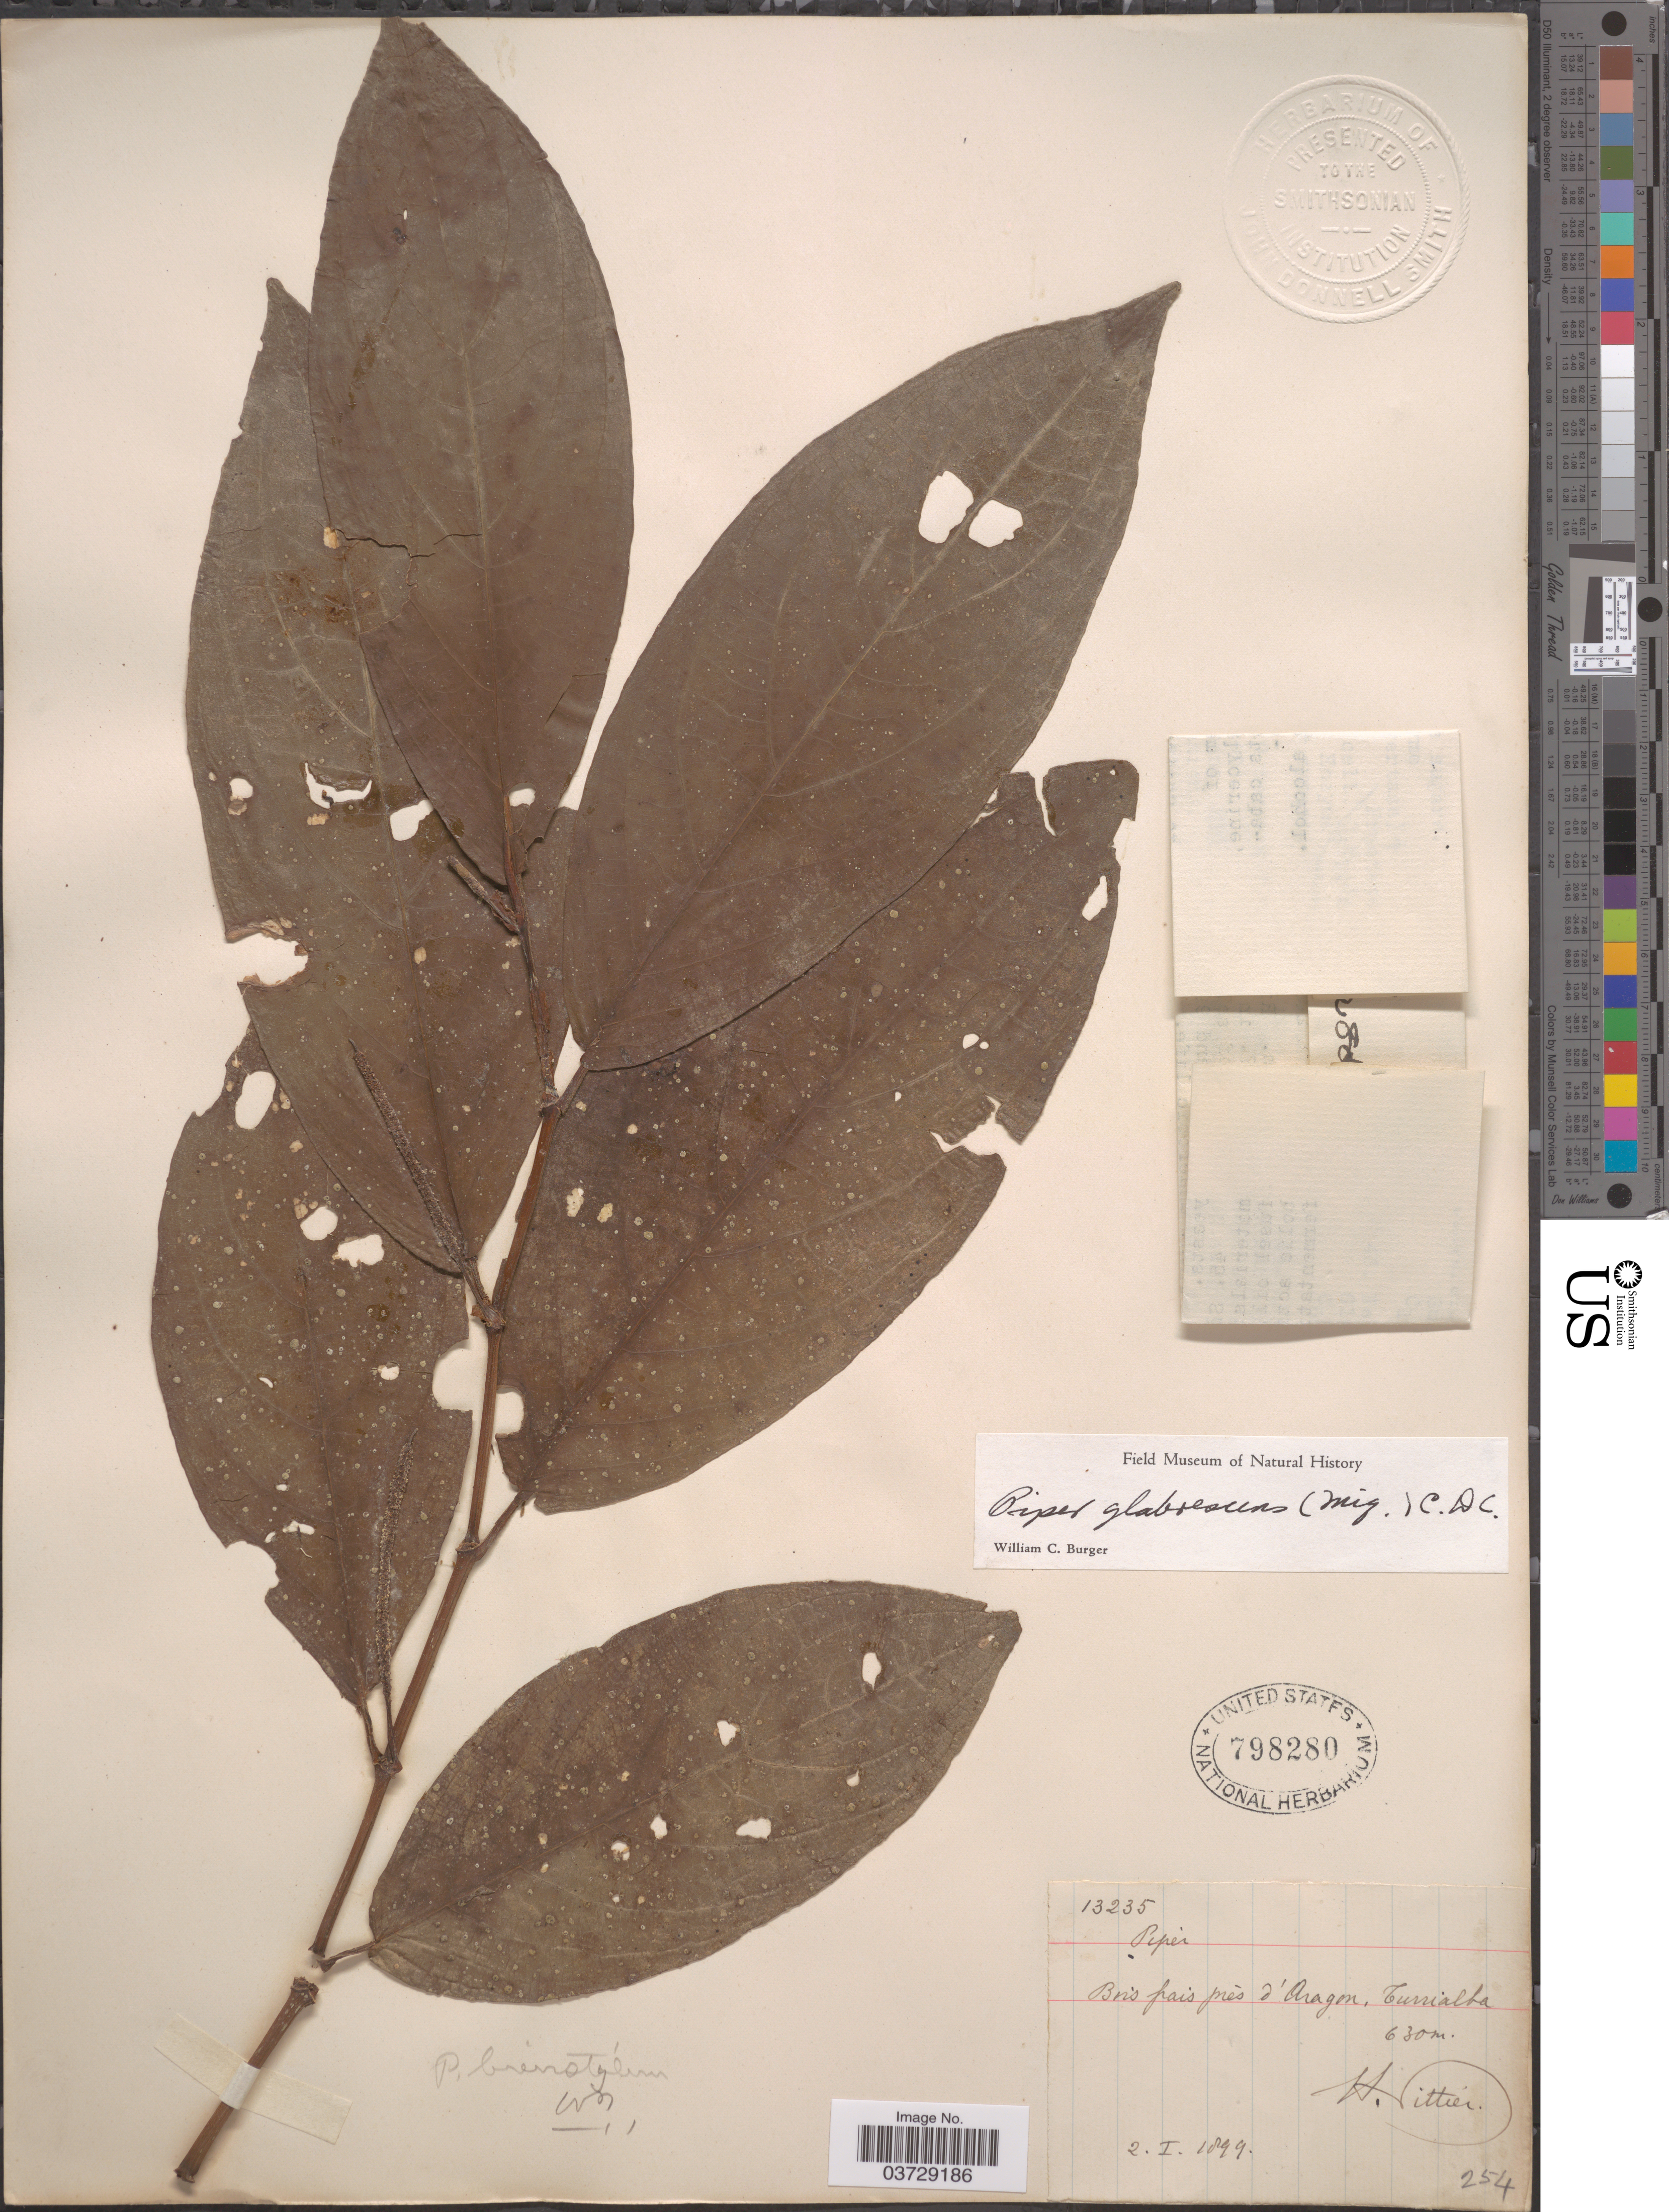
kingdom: Plantae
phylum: Tracheophyta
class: Magnoliopsida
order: Piperales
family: Piperaceae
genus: Piper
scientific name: Piper glabrescens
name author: (Miq.) C. DC.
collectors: H. F. Pittier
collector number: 13235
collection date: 1899-01-02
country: Costa Rica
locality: Bois pais près d'Aragon, Turrialba.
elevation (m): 630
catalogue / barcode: US 798280